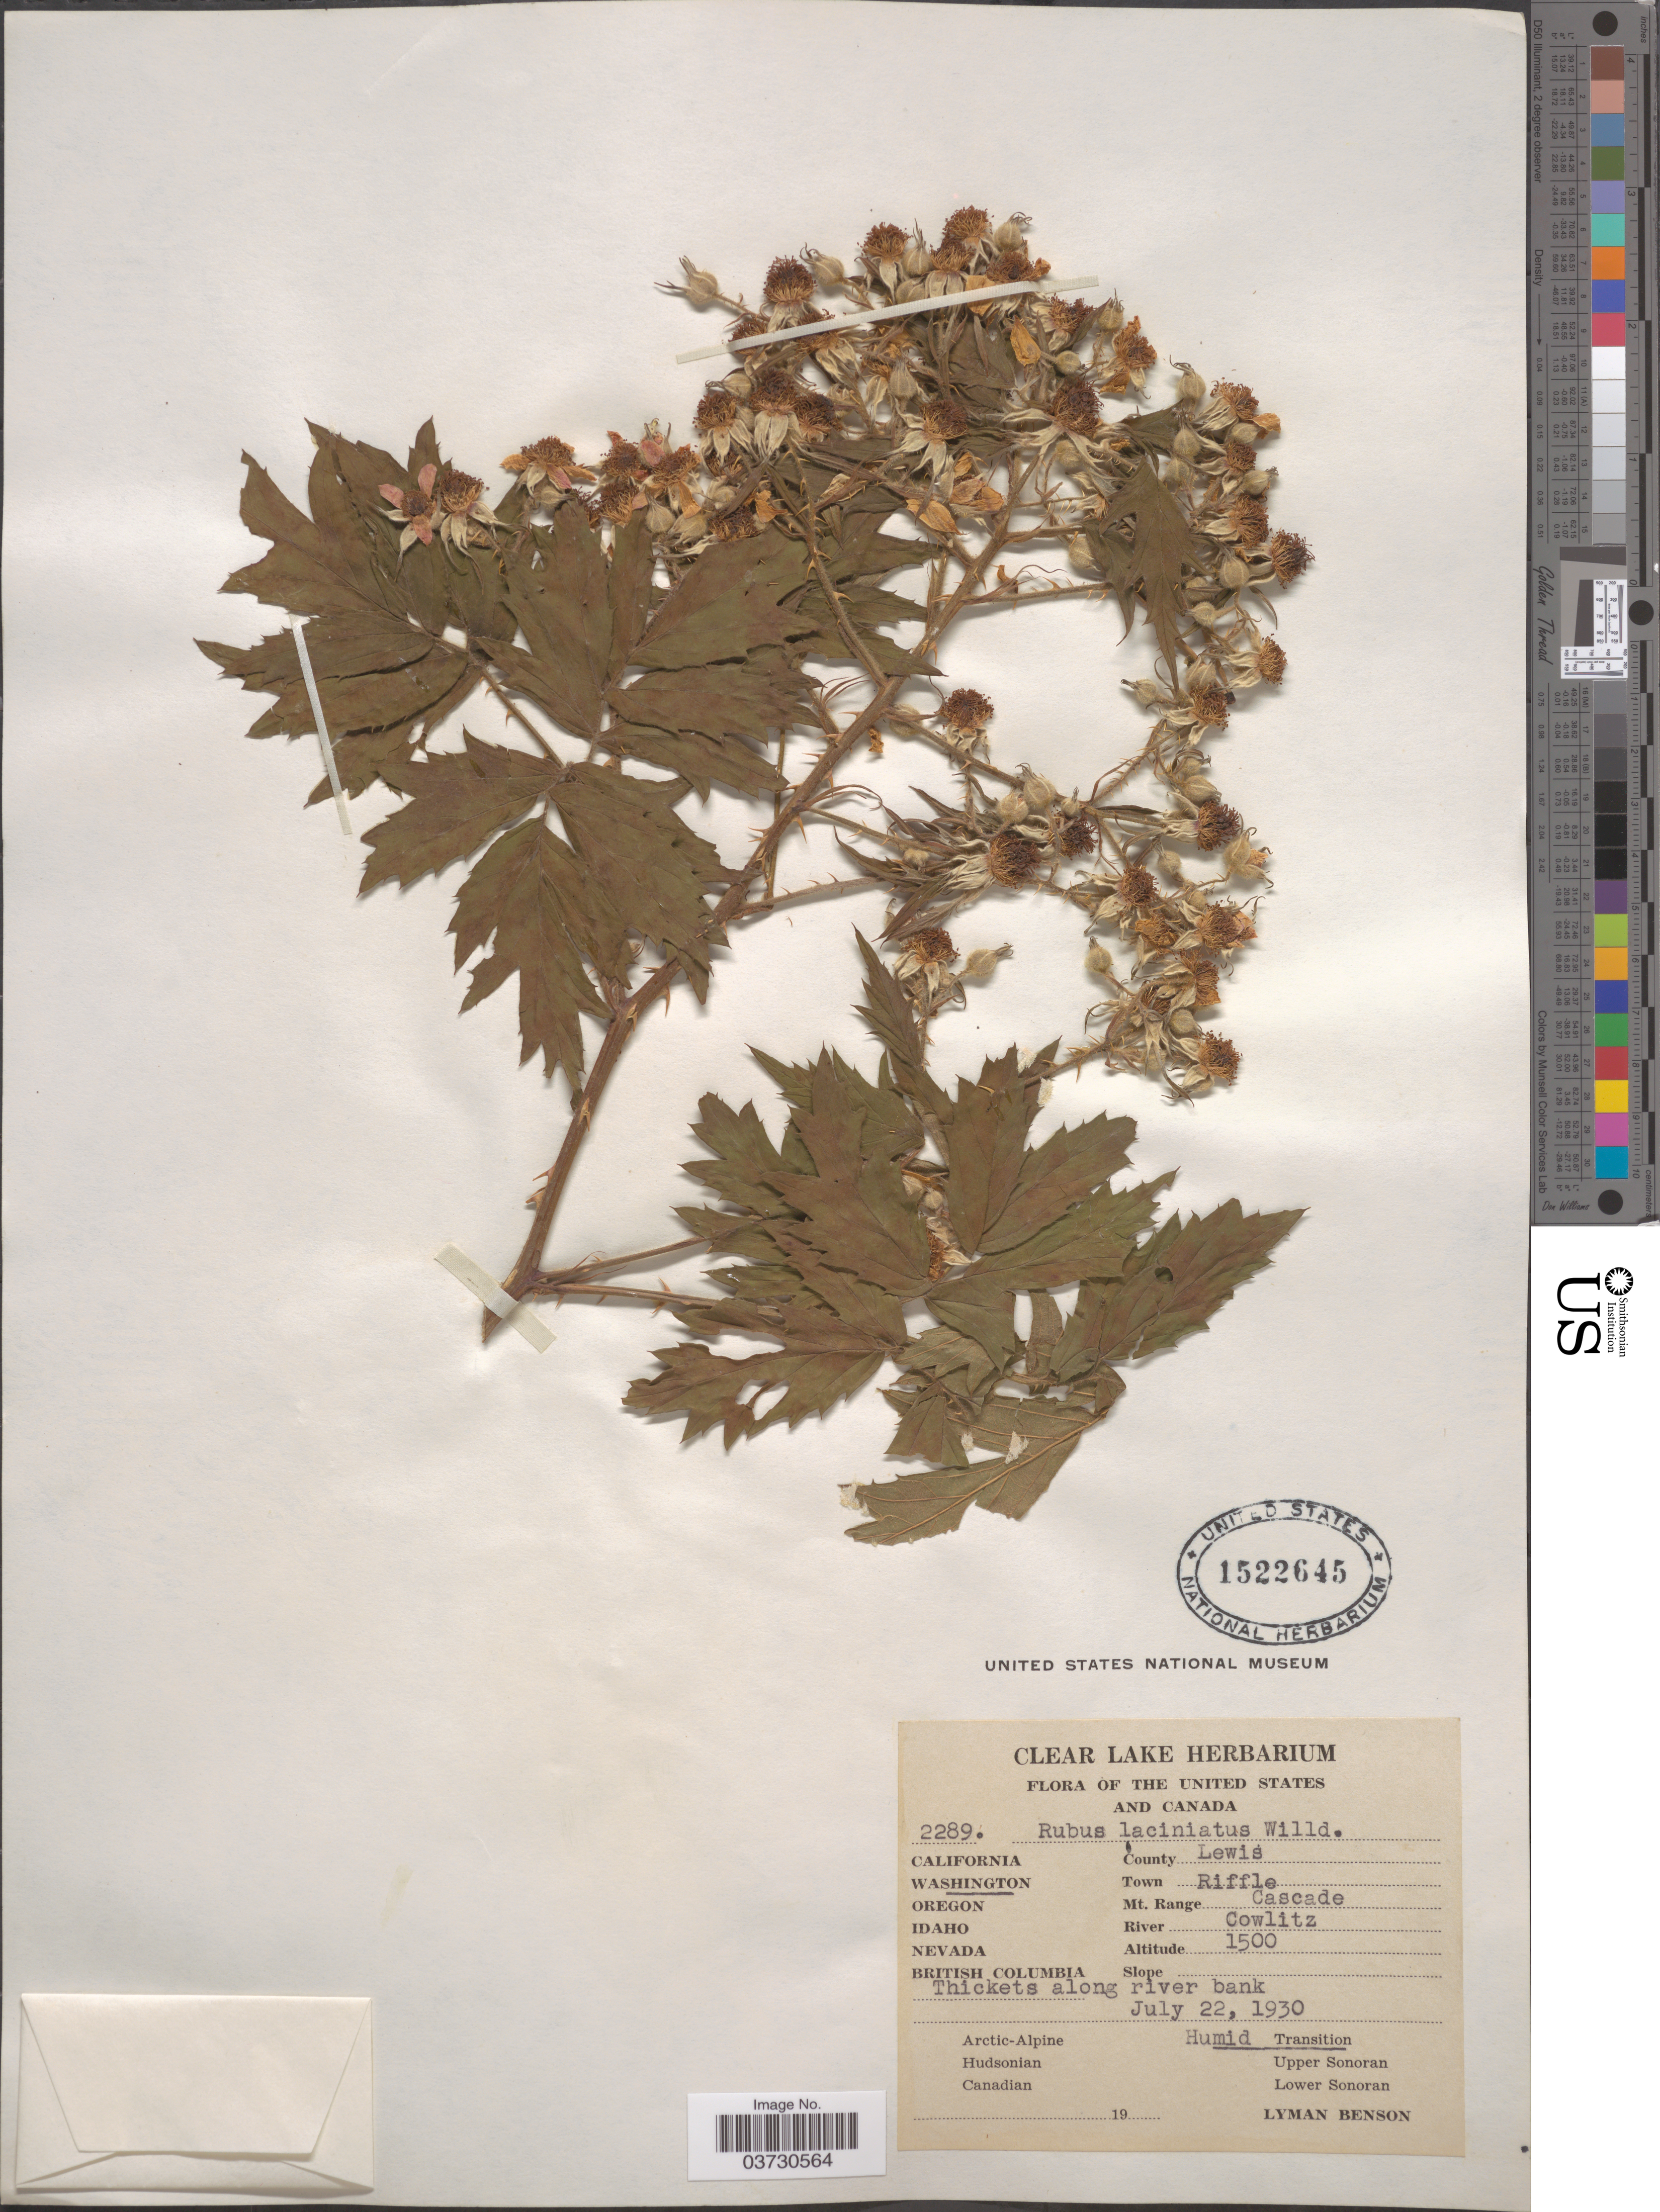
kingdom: Plantae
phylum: Tracheophyta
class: Magnoliopsida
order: Rosales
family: Rosaceae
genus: Rubus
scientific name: Rubus laciniatus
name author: Willd.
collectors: L. D. Benson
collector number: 2289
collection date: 1930-07-22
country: United States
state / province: Washington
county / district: Lewis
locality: County Lewis. Town Riffle. Mt. Range Cascade. River Cowlitz.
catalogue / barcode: US 1522645